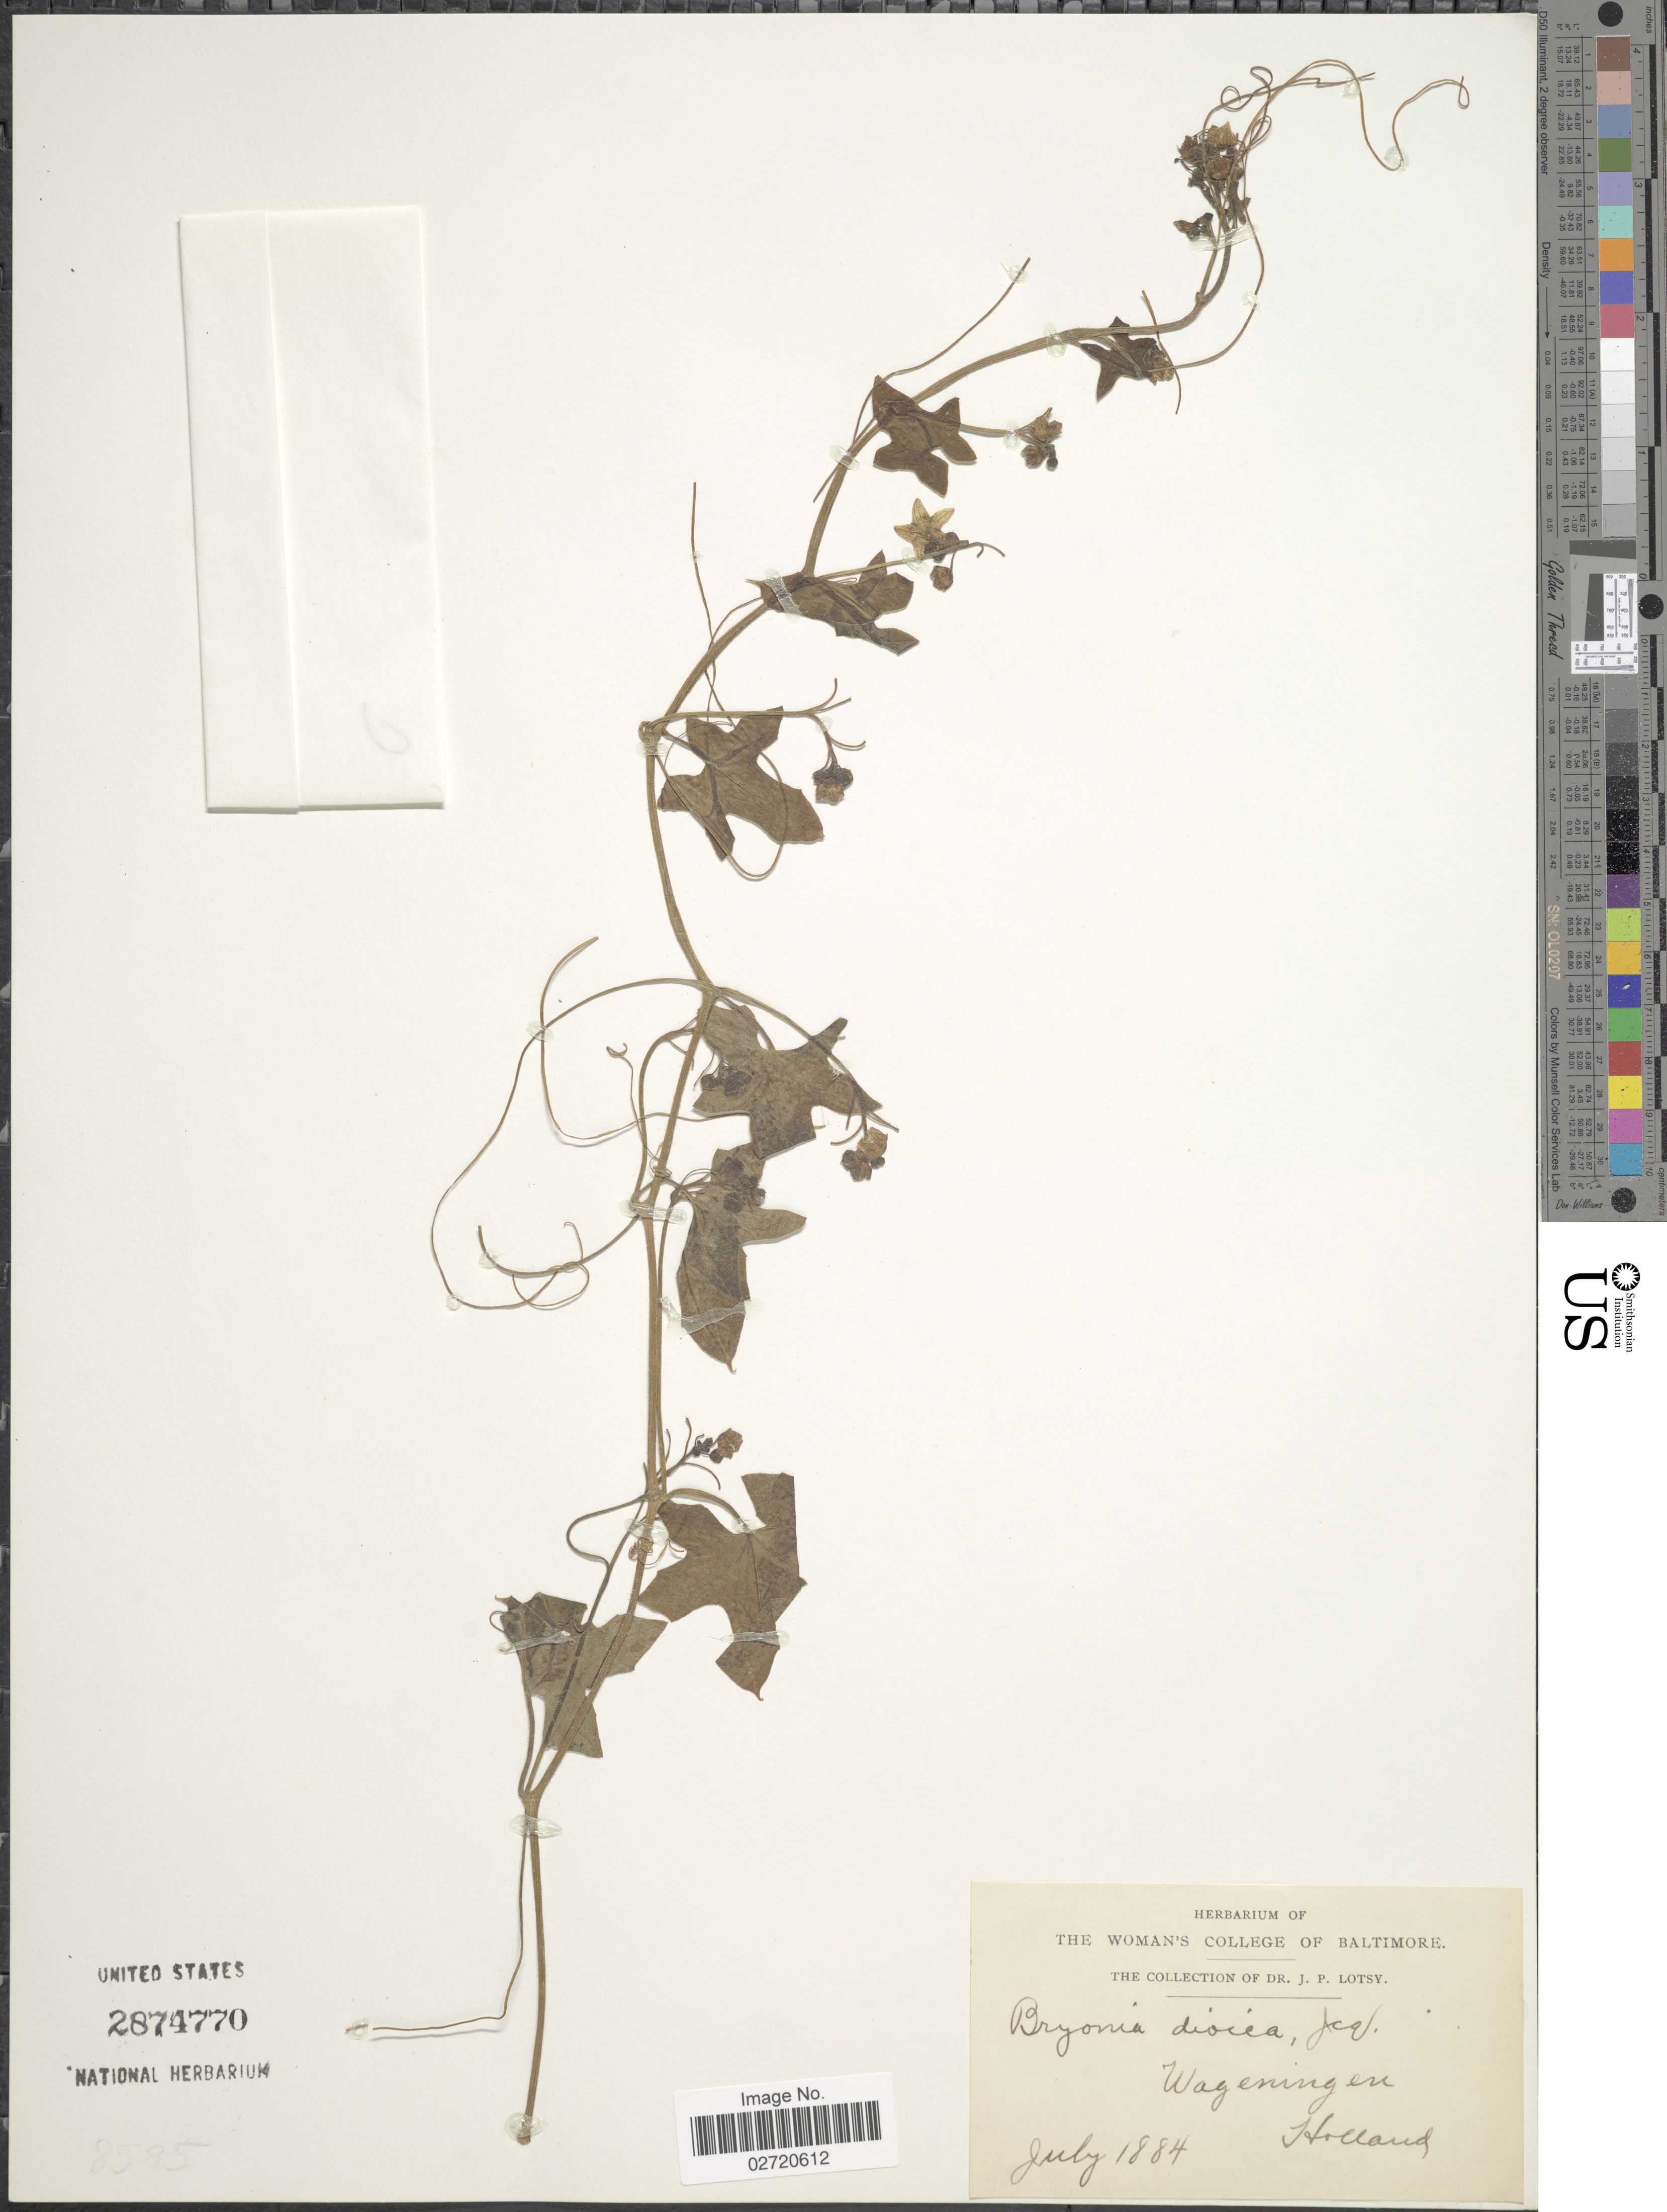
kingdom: Plantae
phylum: Tracheophyta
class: Magnoliopsida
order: Cucurbitales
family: Cucurbitaceae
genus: Bryonia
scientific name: Bryonia dioica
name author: Jacq.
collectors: J. Lotsy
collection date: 1884-07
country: Netherlands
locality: Wageningen, Holland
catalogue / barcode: US 2874770